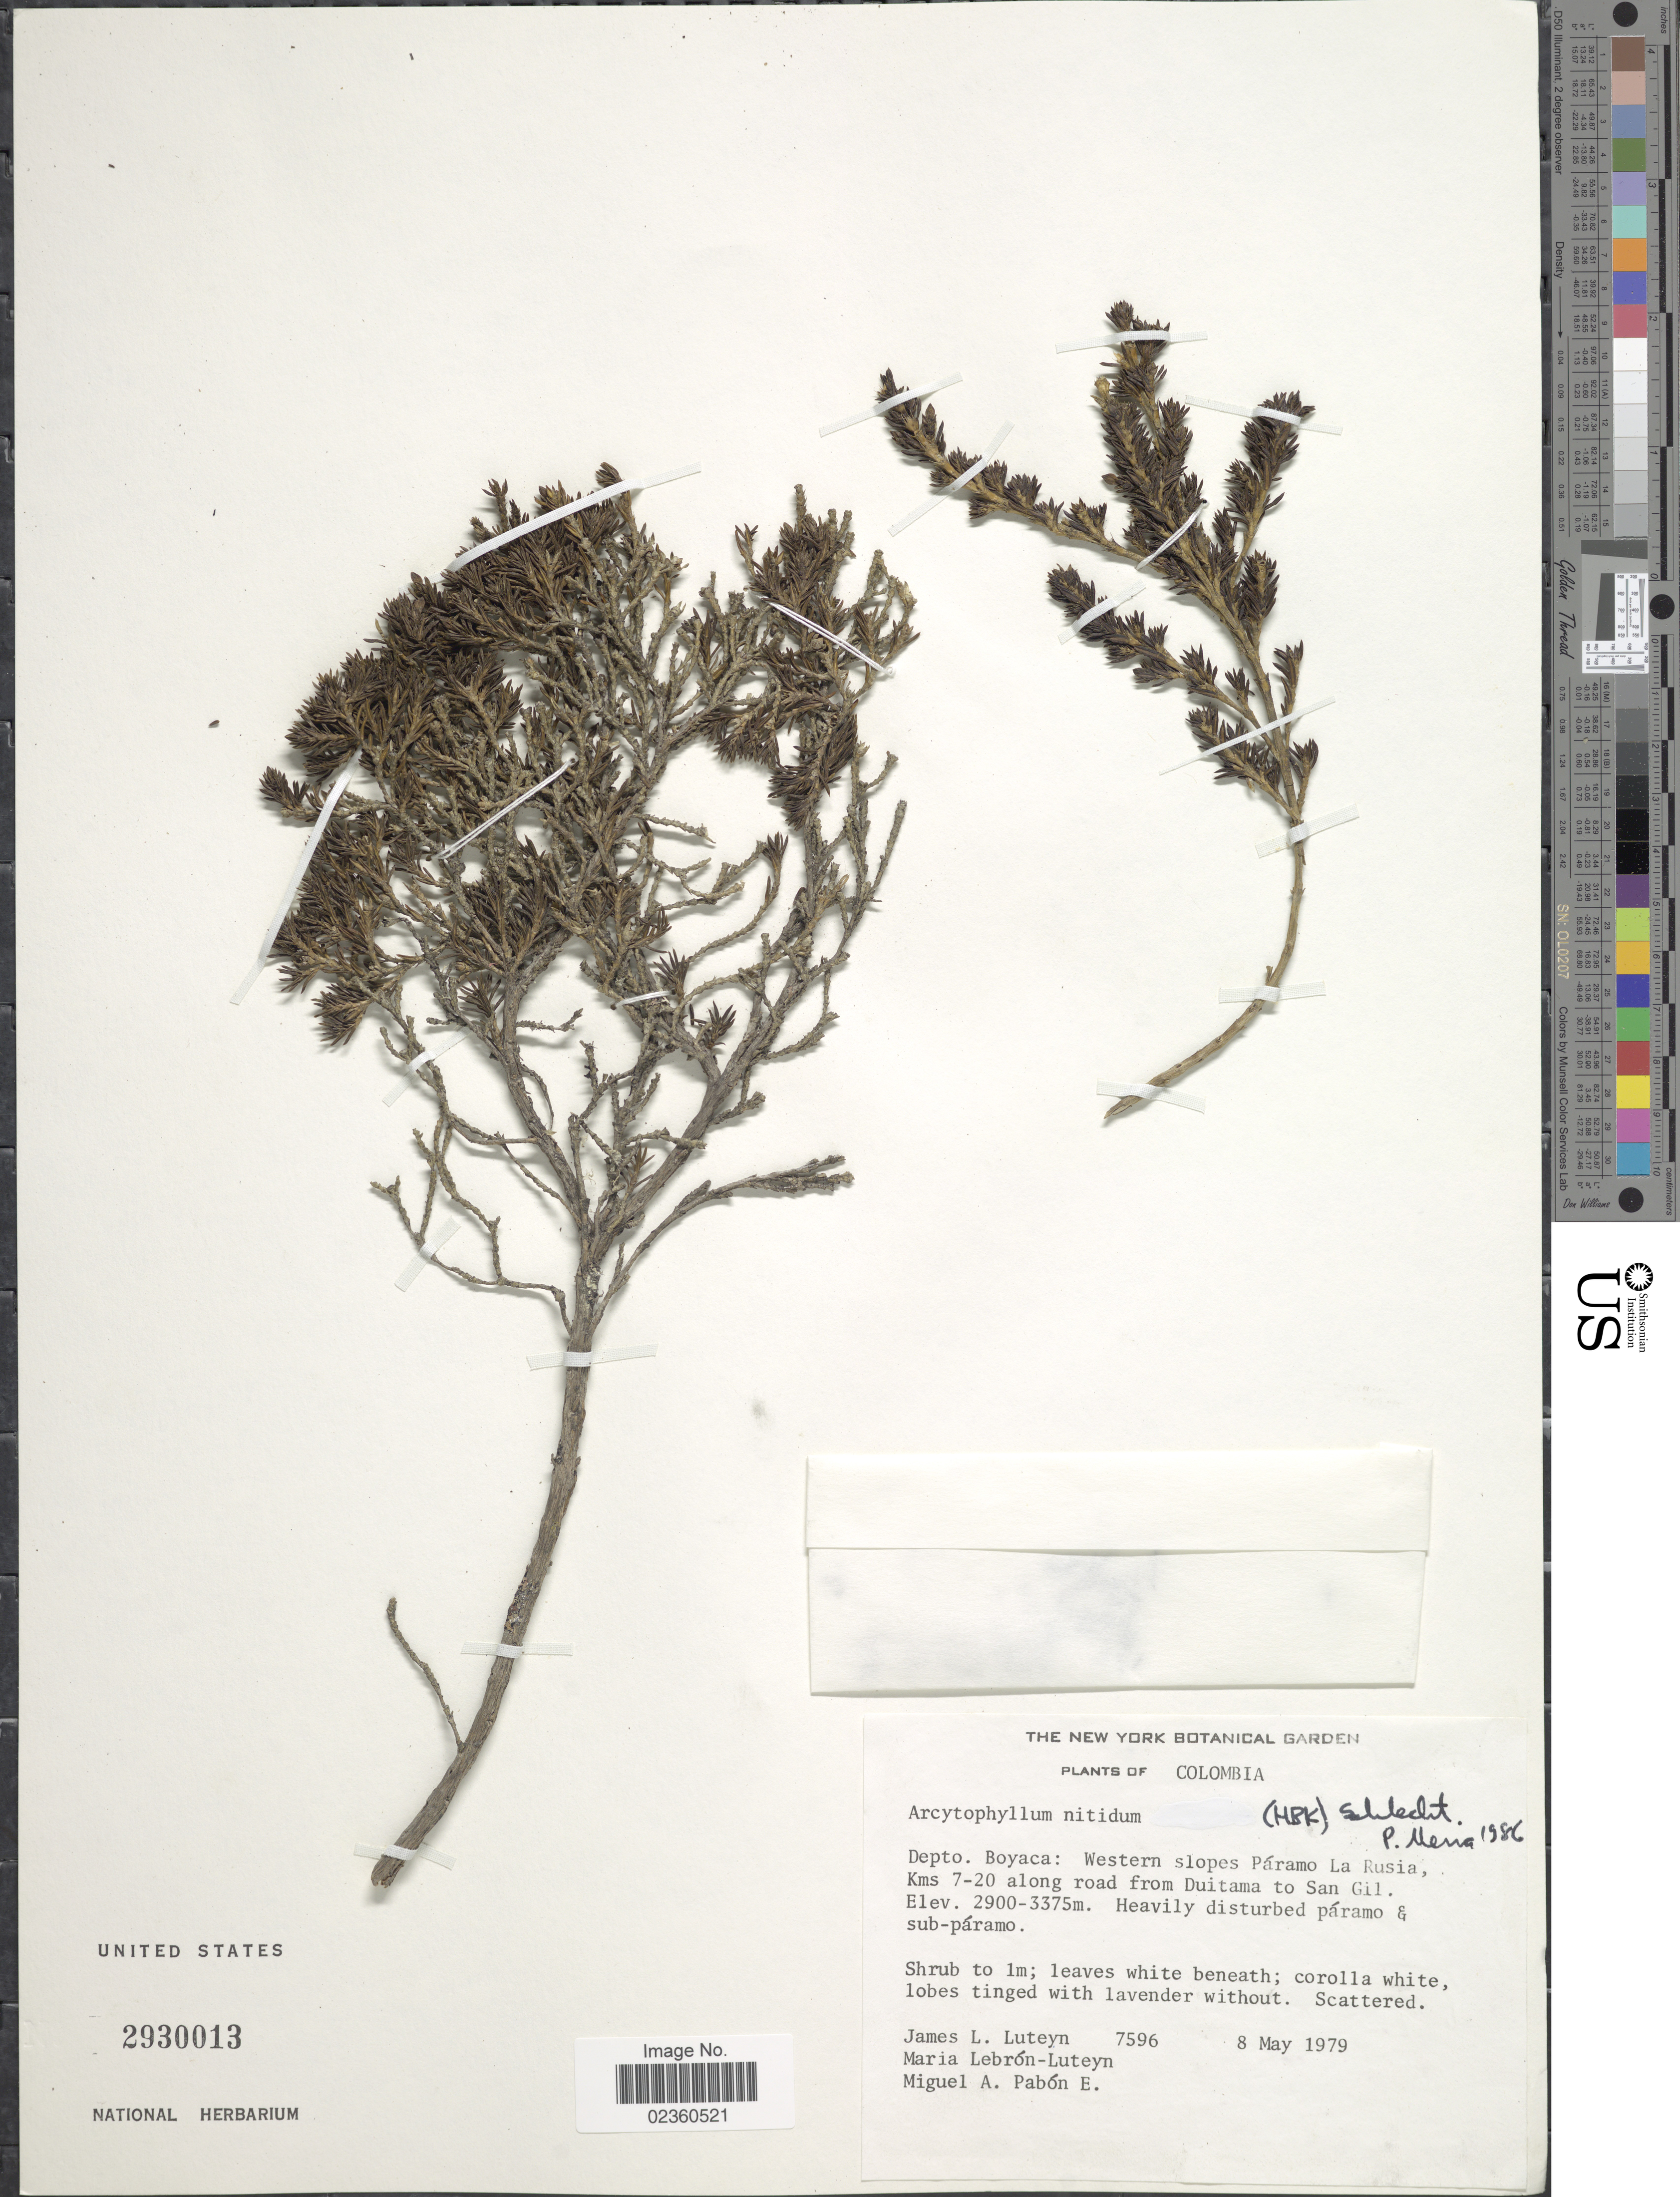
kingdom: Plantae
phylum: Tracheophyta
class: Magnoliopsida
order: Gentianales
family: Rubiaceae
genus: Arcytophyllum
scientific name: Arcytophyllum nitidum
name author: (Kunth) Schltdl.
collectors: J. L. Luteyn, M. L. Lebrón-Luteyn & M. A. Pabon E.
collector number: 7596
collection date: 1979-05-08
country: Colombia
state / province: Boyacá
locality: Dept. Boyaca: Western slopes Páramo La Rusia, Kms 7-20 along road from Duitama to an Gil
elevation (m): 2900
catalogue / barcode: US 2930013